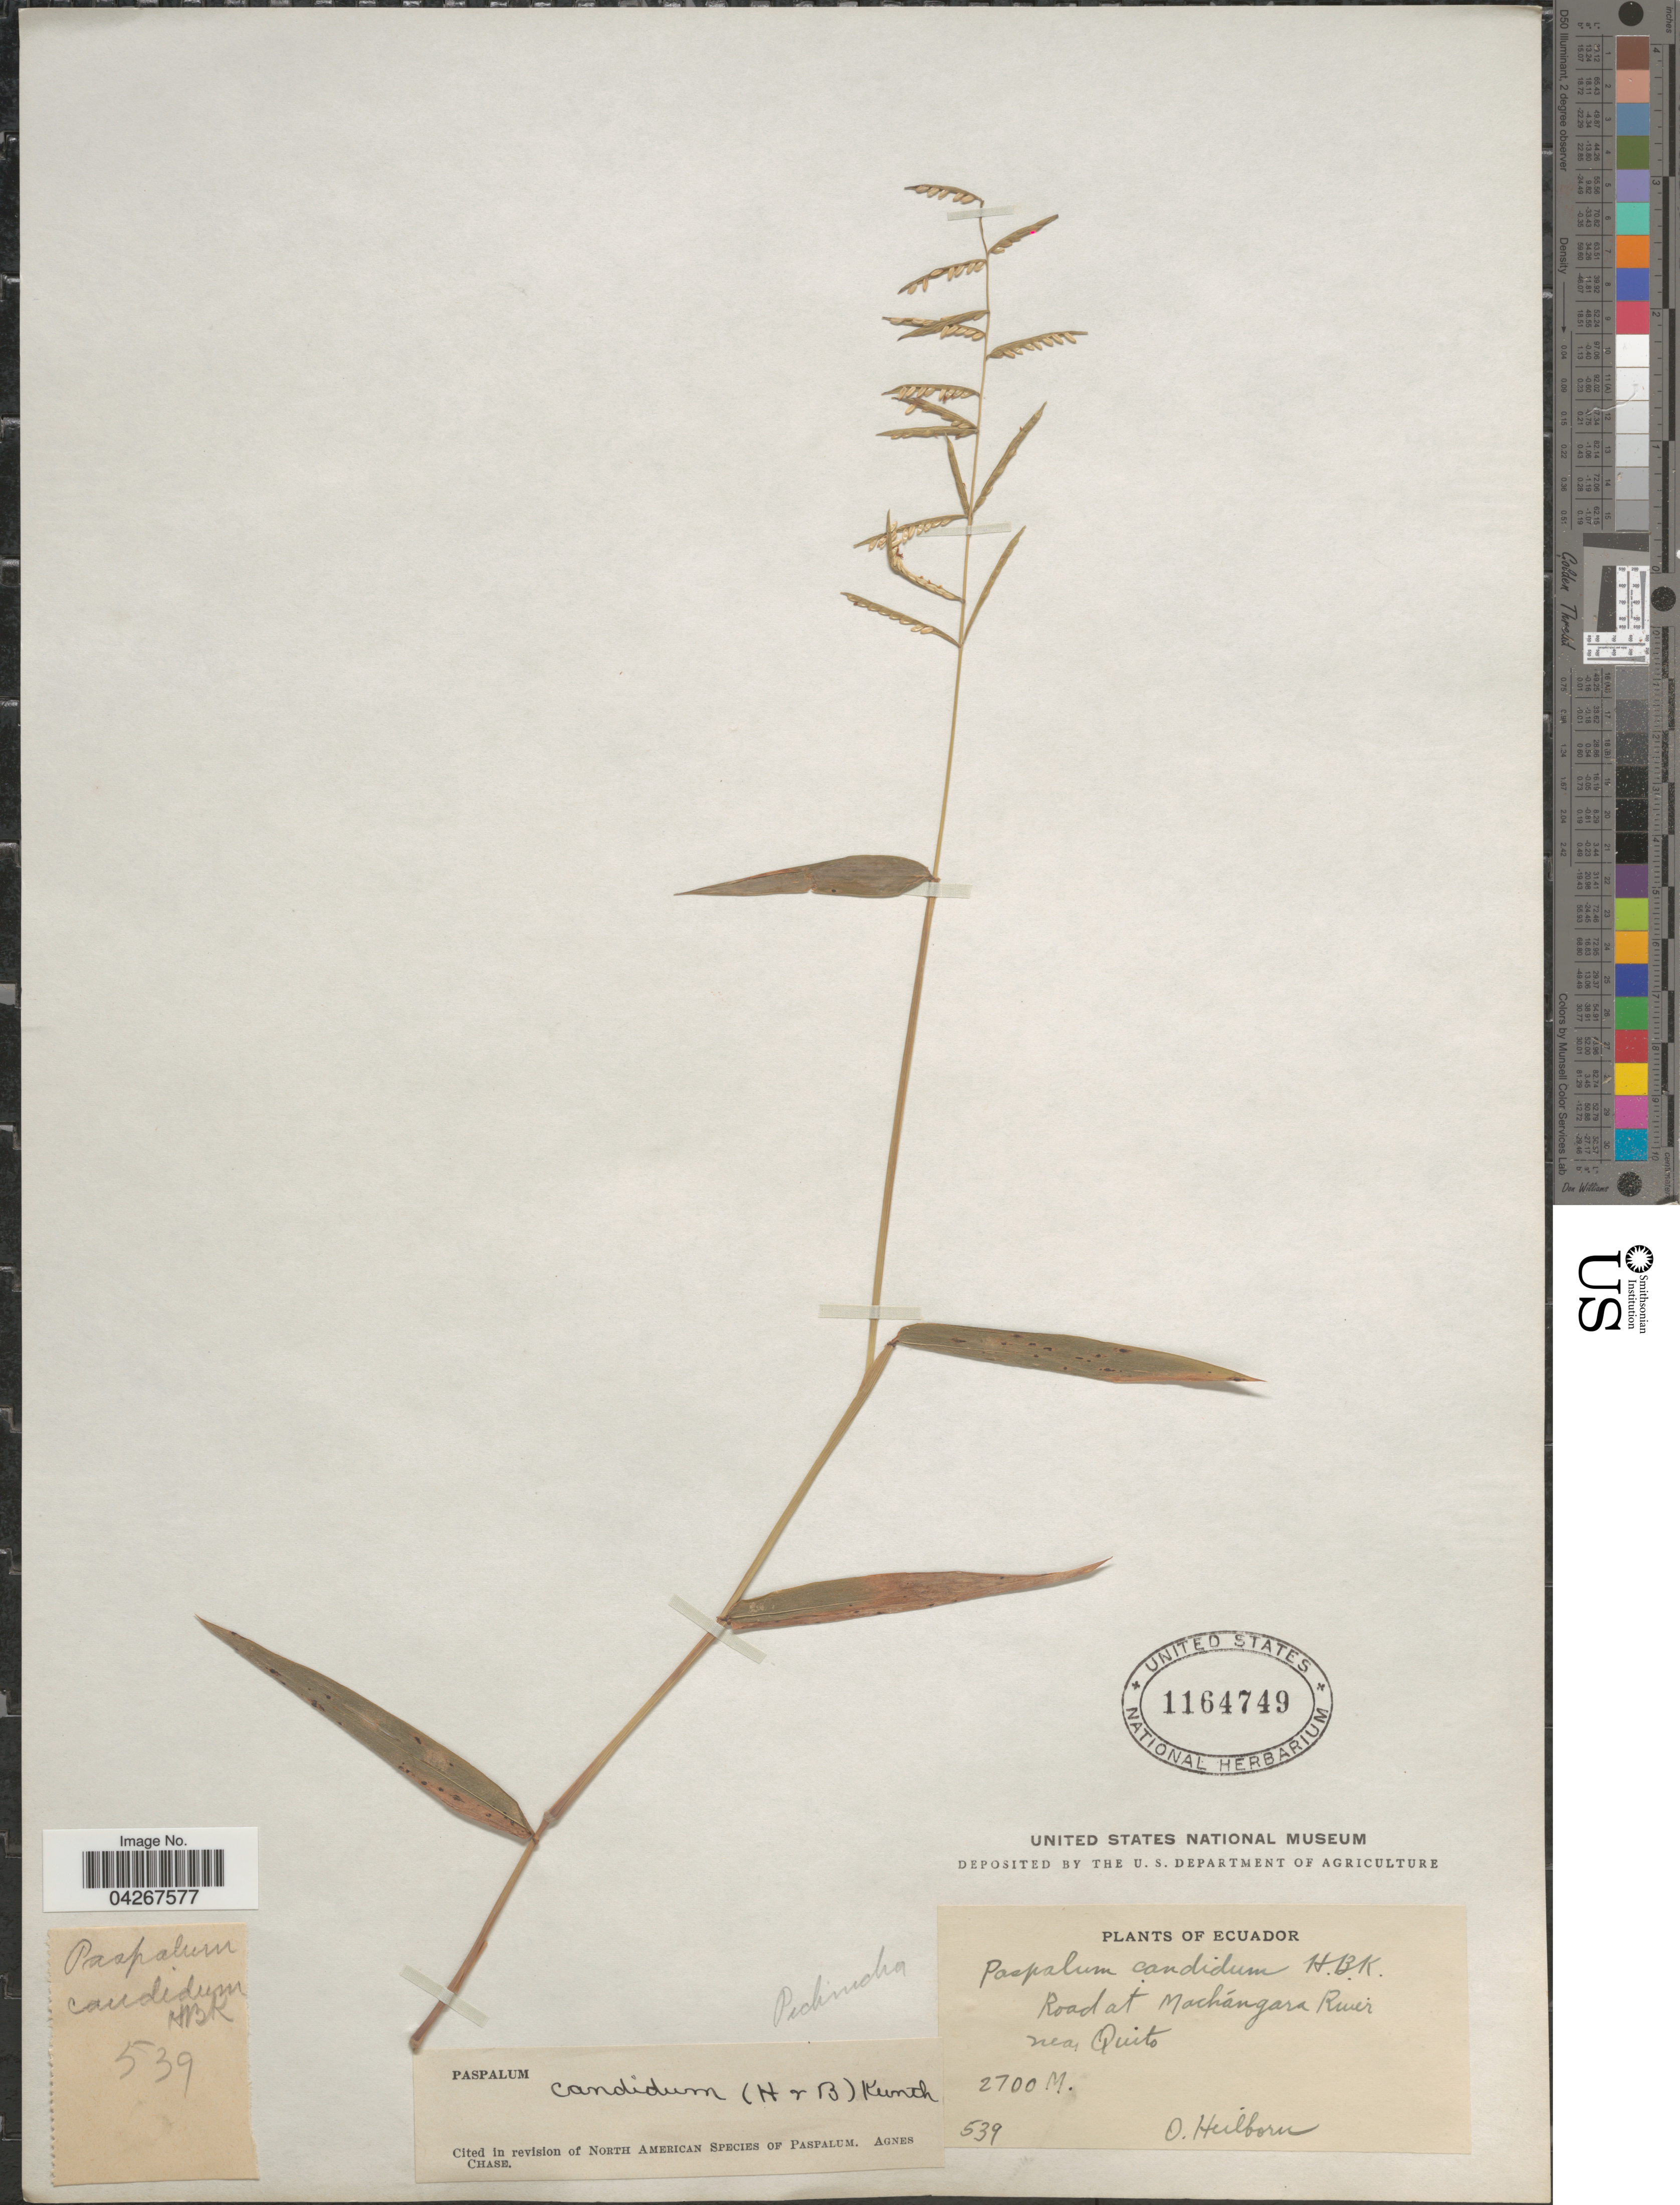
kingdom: Plantae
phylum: Tracheophyta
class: Liliopsida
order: Poales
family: Poaceae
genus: Paspalum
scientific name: Paspalum candidum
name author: (Humb. & Bonpl. ex Fleugge) Kunth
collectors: O. Heilborn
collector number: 539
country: Ecuador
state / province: Pichincha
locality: Road at Machángara River near Quito.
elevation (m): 2700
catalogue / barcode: US 1164749